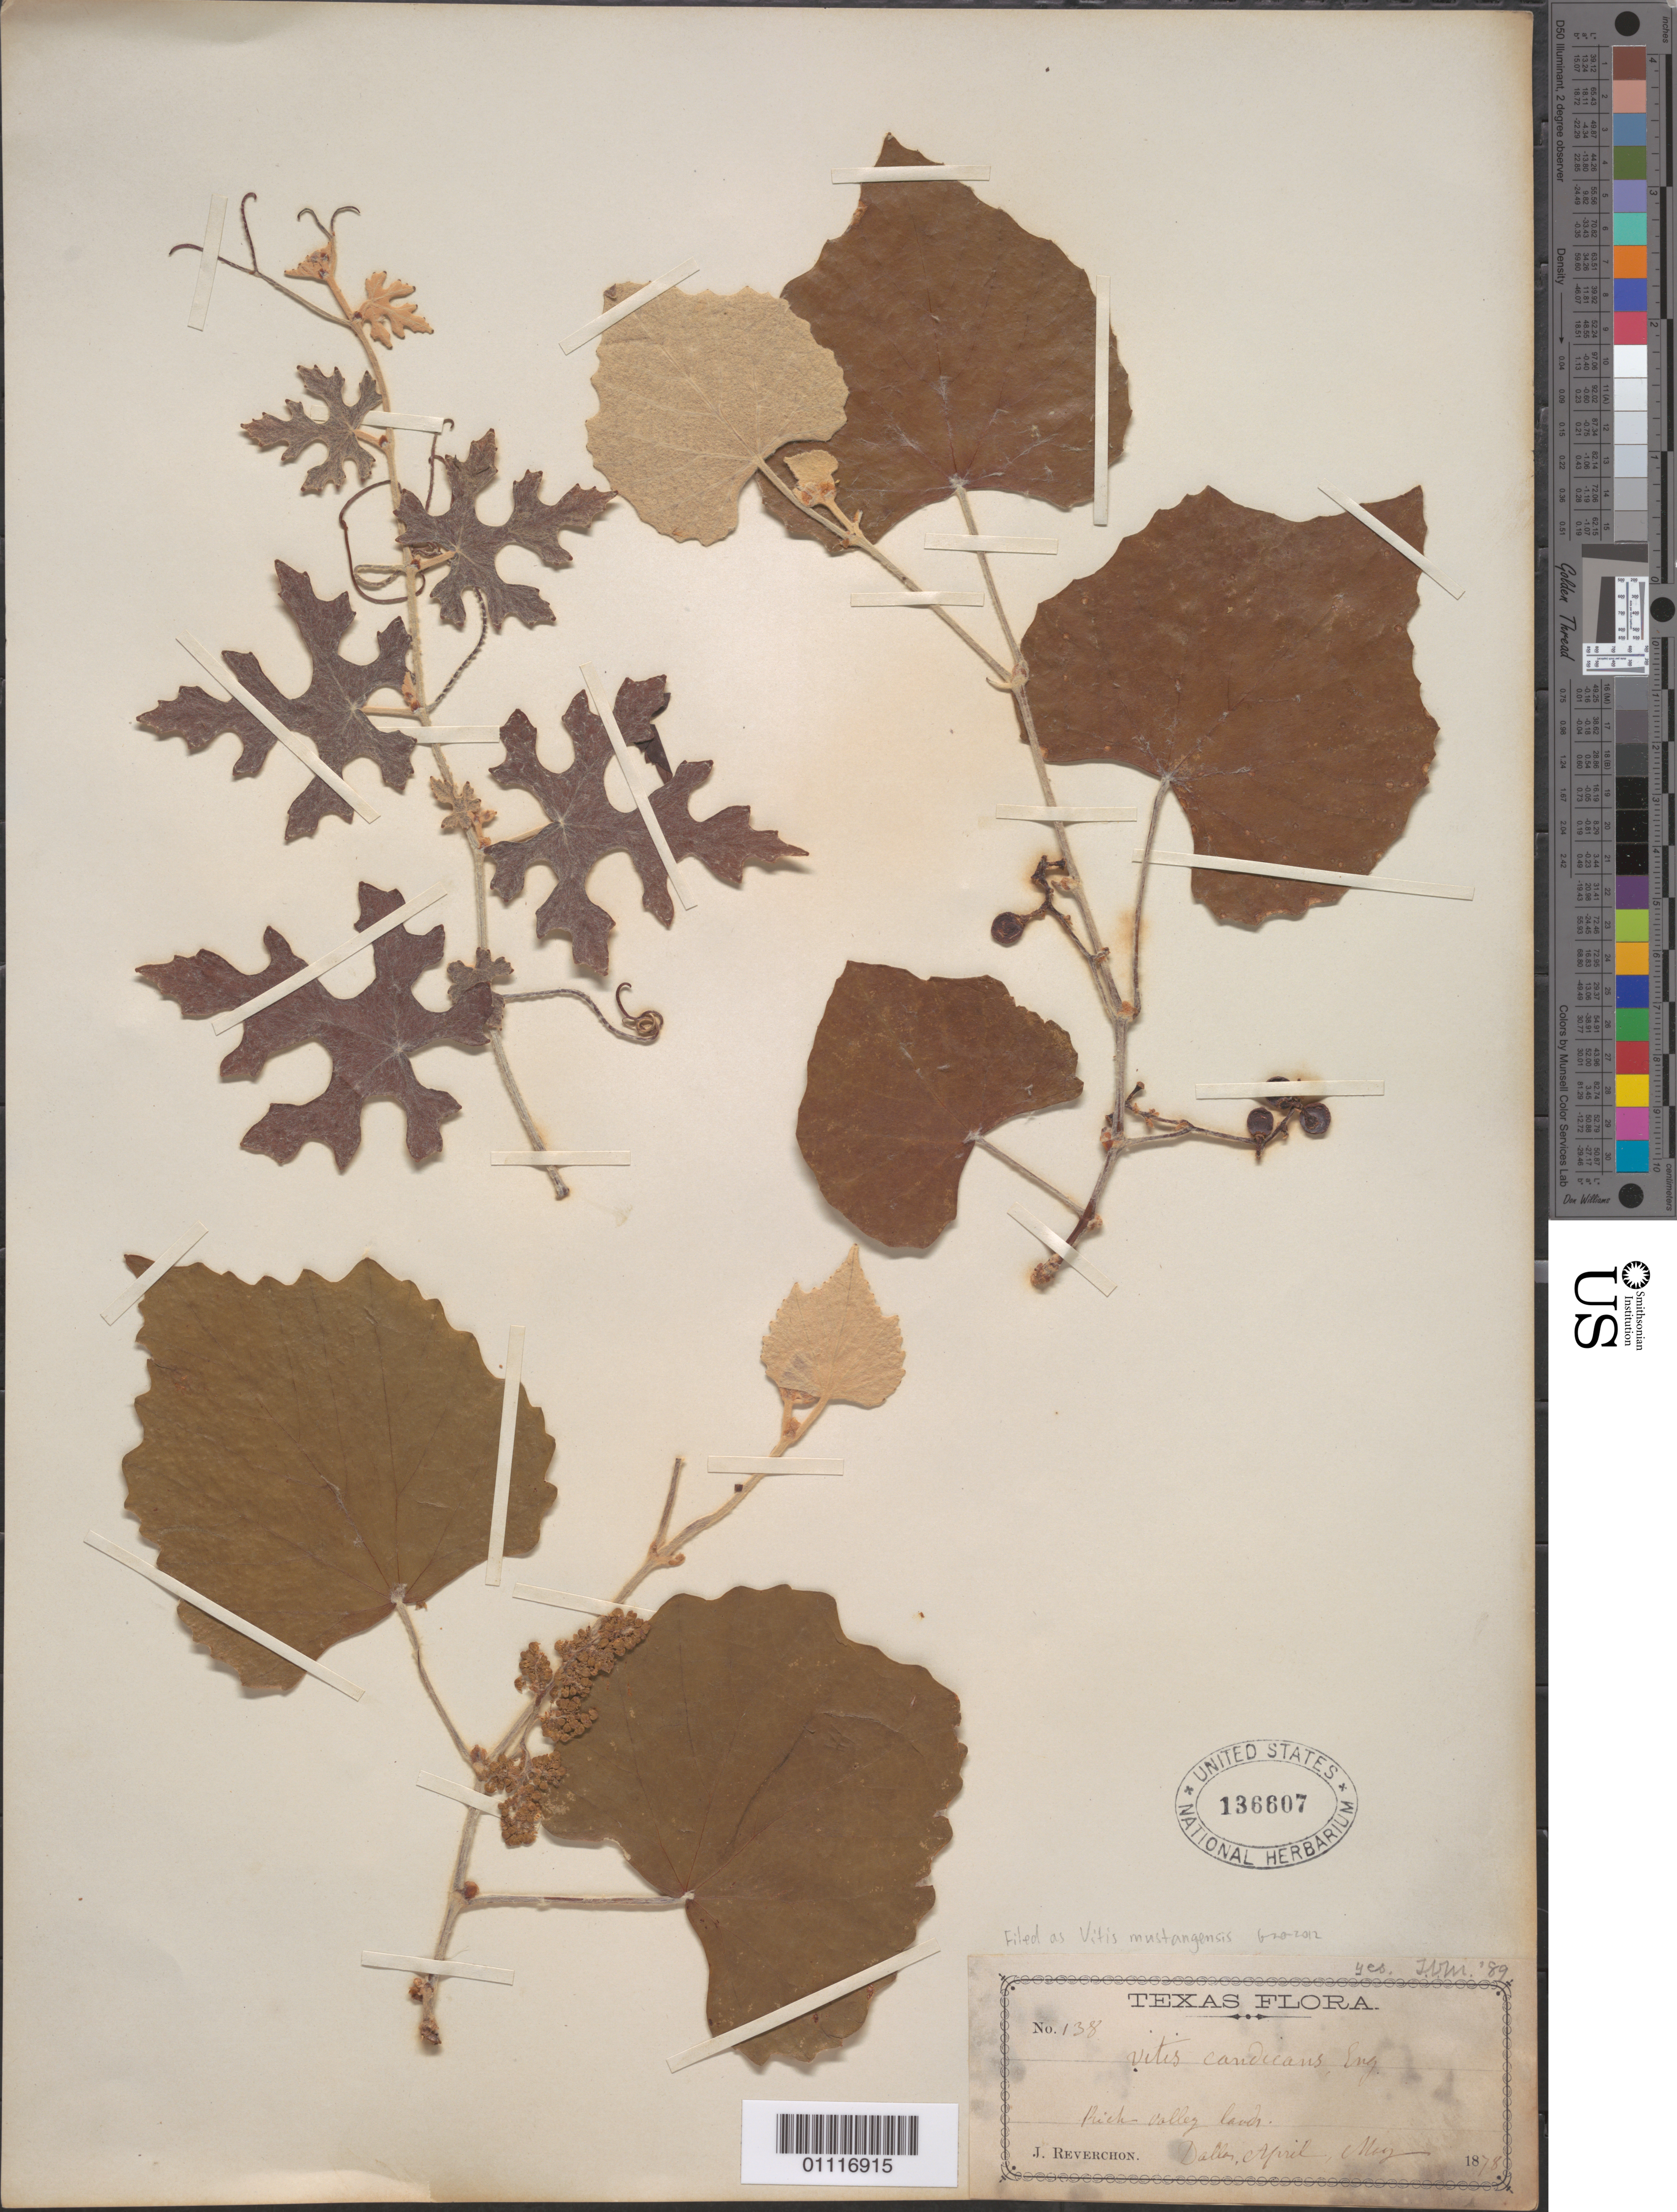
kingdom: Plantae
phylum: Tracheophyta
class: Magnoliopsida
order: Vitales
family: Vitaceae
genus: Vitis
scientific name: Vitis mustangensis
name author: Buckley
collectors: J. Reverchon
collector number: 138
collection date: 1878-05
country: United States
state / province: Texas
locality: Dallas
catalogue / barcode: US 136607